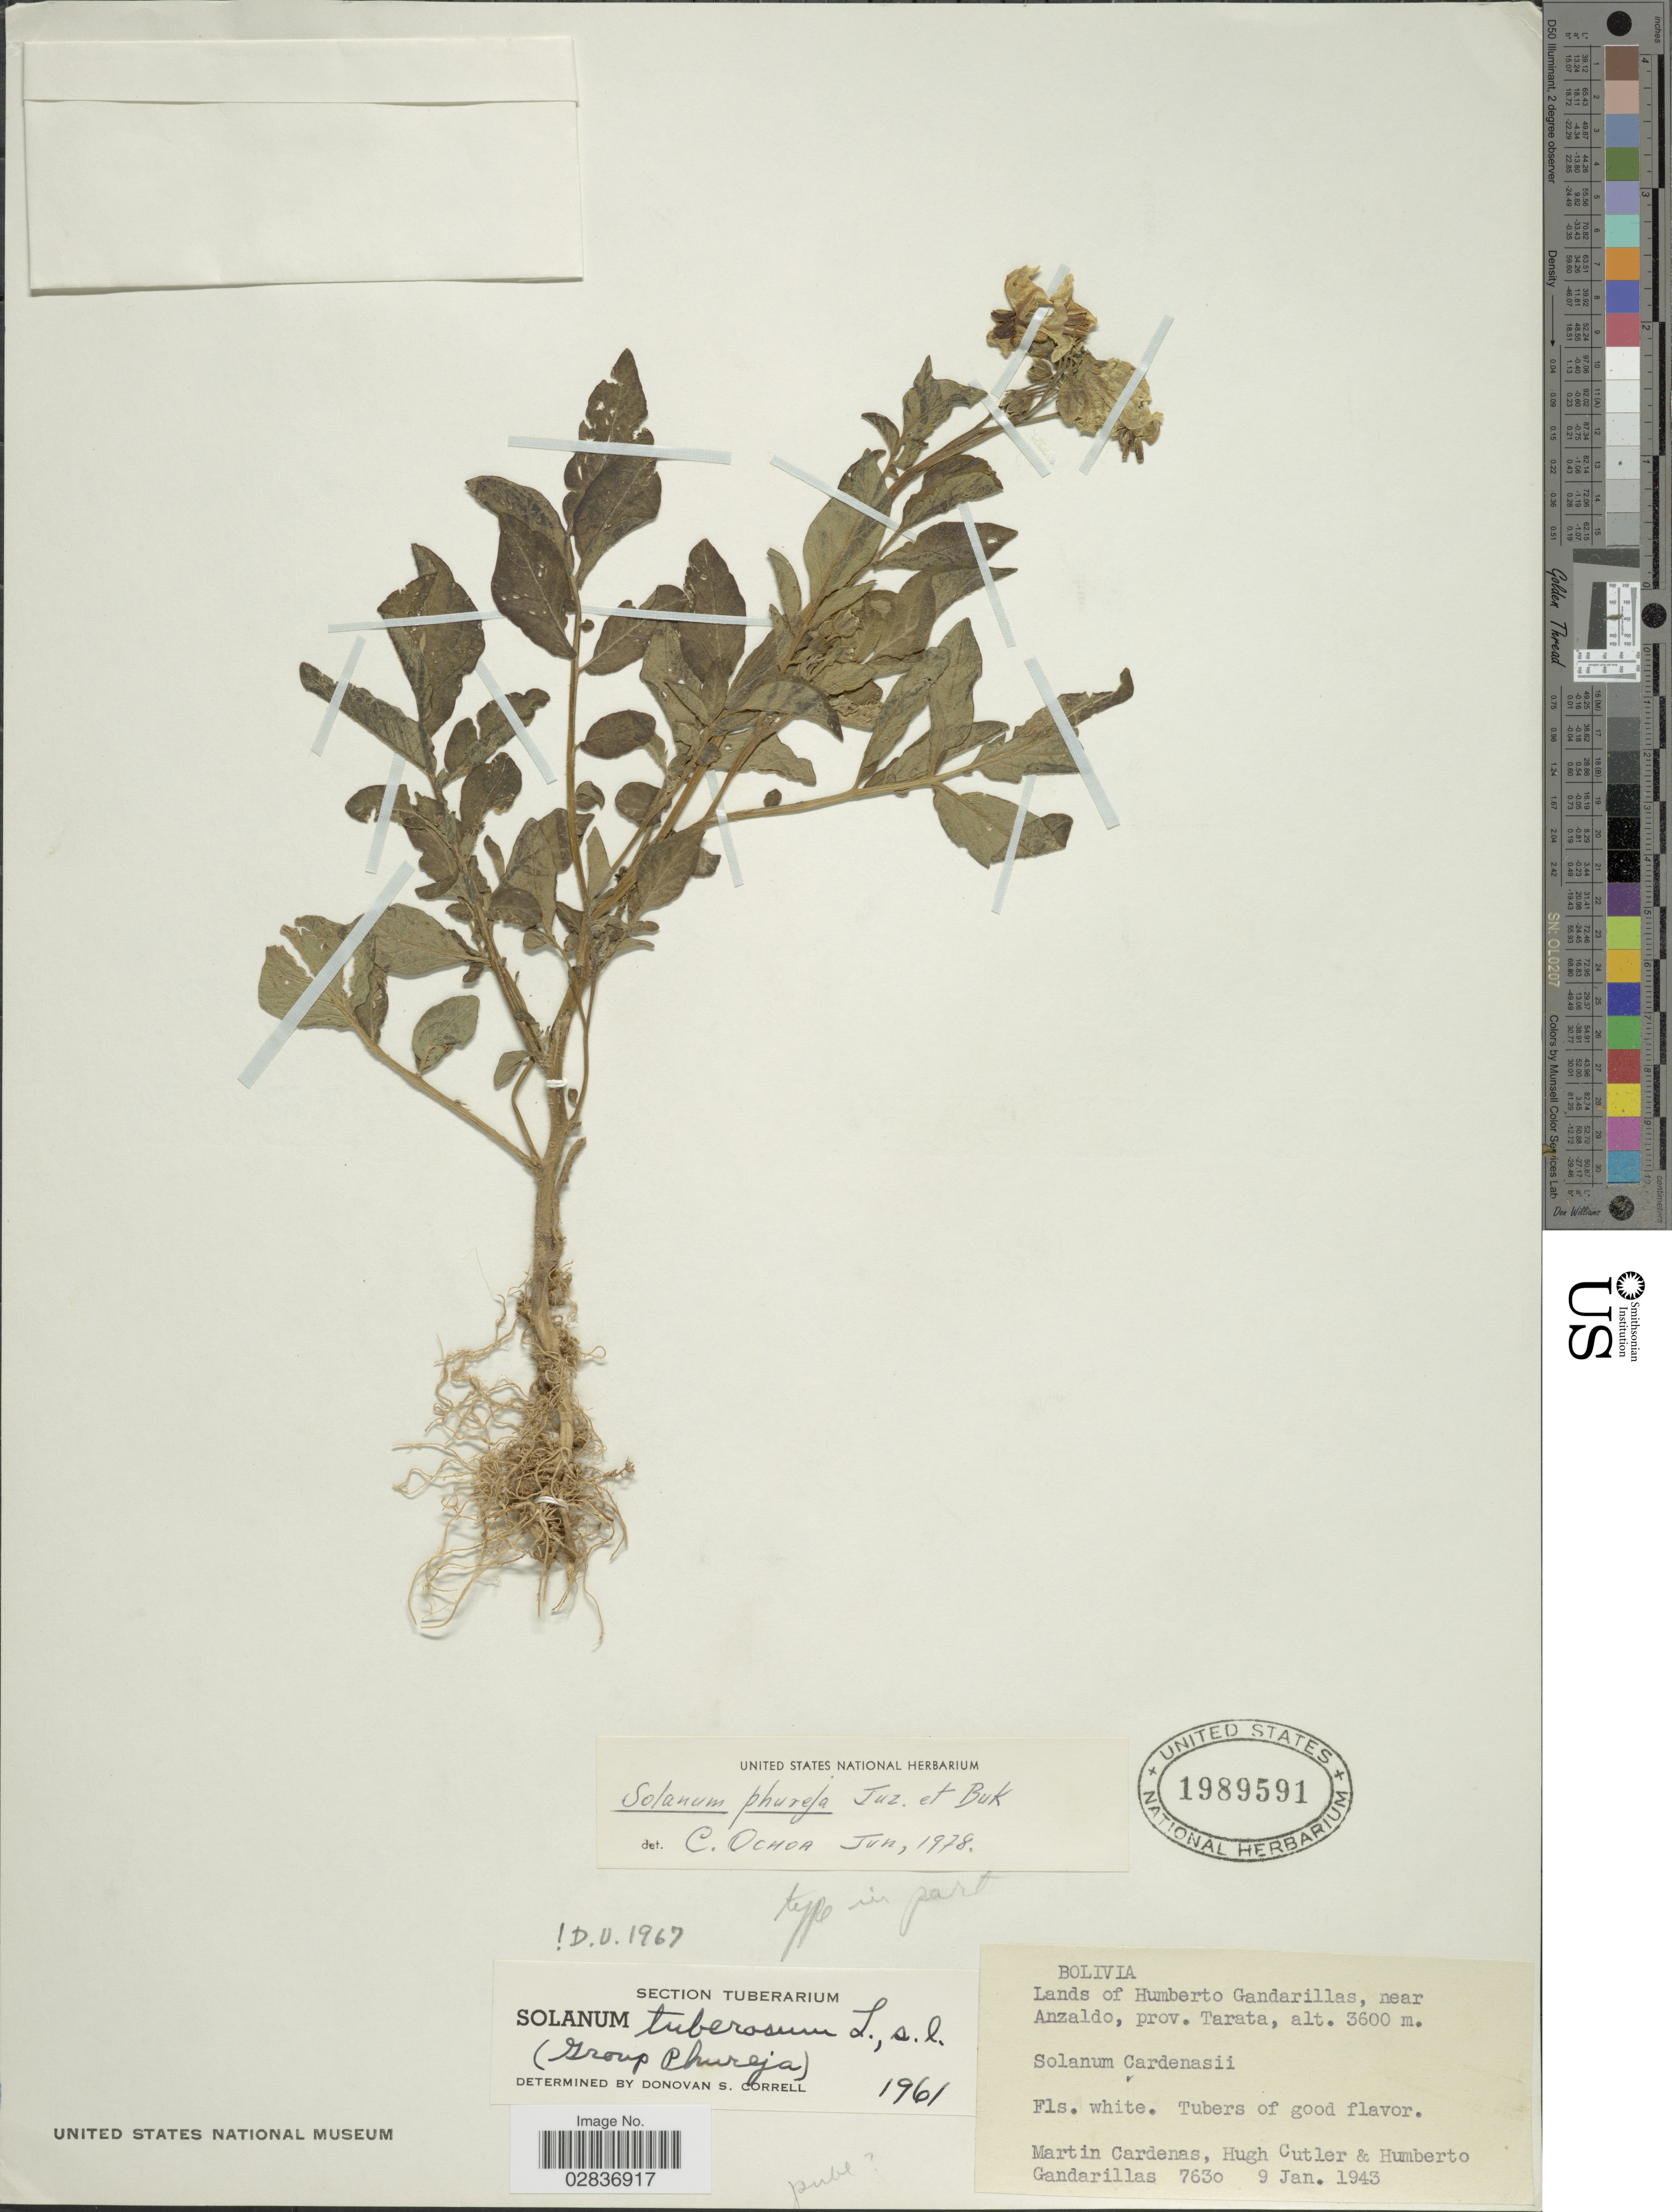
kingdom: Plantae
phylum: Tracheophyta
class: Magnoliopsida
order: Solanales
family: Solanaceae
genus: Solanum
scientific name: Solanum tuberosum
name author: L.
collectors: M. Cárdenas, H. C. Cutler & H. Gandarillas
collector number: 7630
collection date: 1943-01-09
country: Bolivia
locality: Lands of Humberto Gandarillas, near Anzaldo, prov. Tarata.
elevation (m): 3600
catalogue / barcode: US 1989591